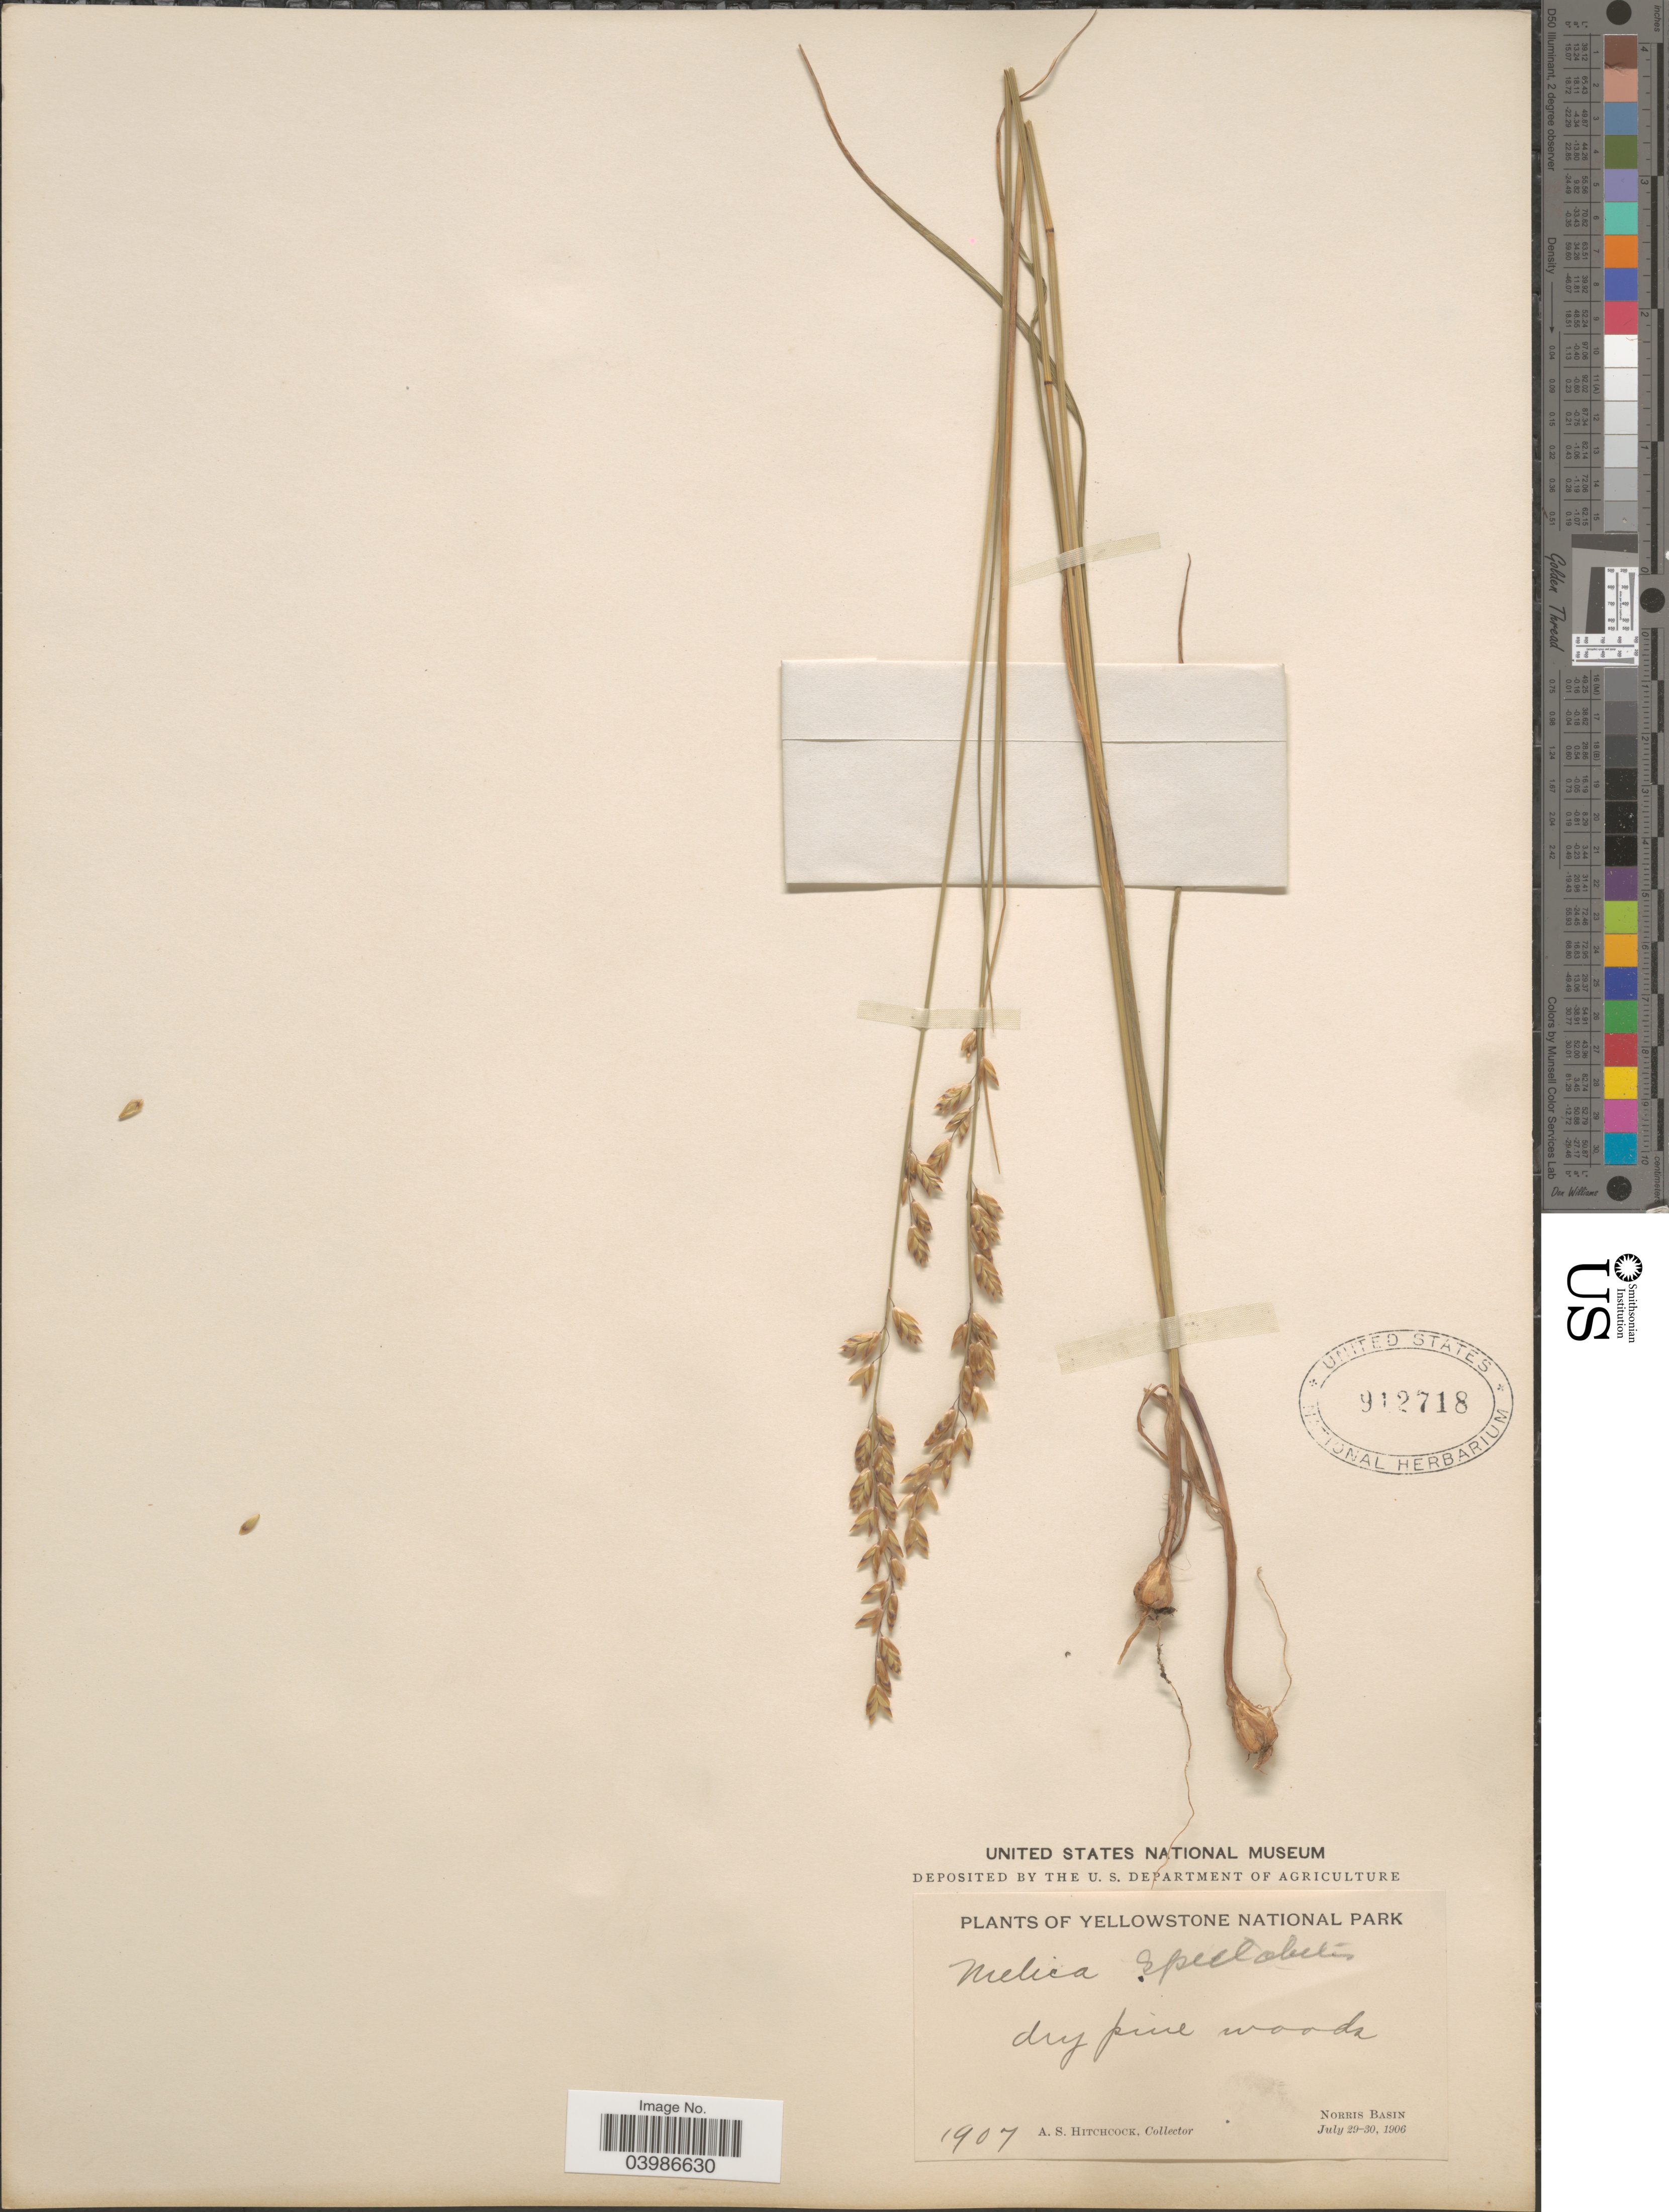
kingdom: Plantae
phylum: Tracheophyta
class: Liliopsida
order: Poales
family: Poaceae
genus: Melica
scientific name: Melica spectabilis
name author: Scribn.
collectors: A. S. Hitchcock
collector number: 1907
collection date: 1906-07-29/1906-07-30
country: United States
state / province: Wyoming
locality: Yellowstone National Park. Norris Basin.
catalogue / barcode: US 912718